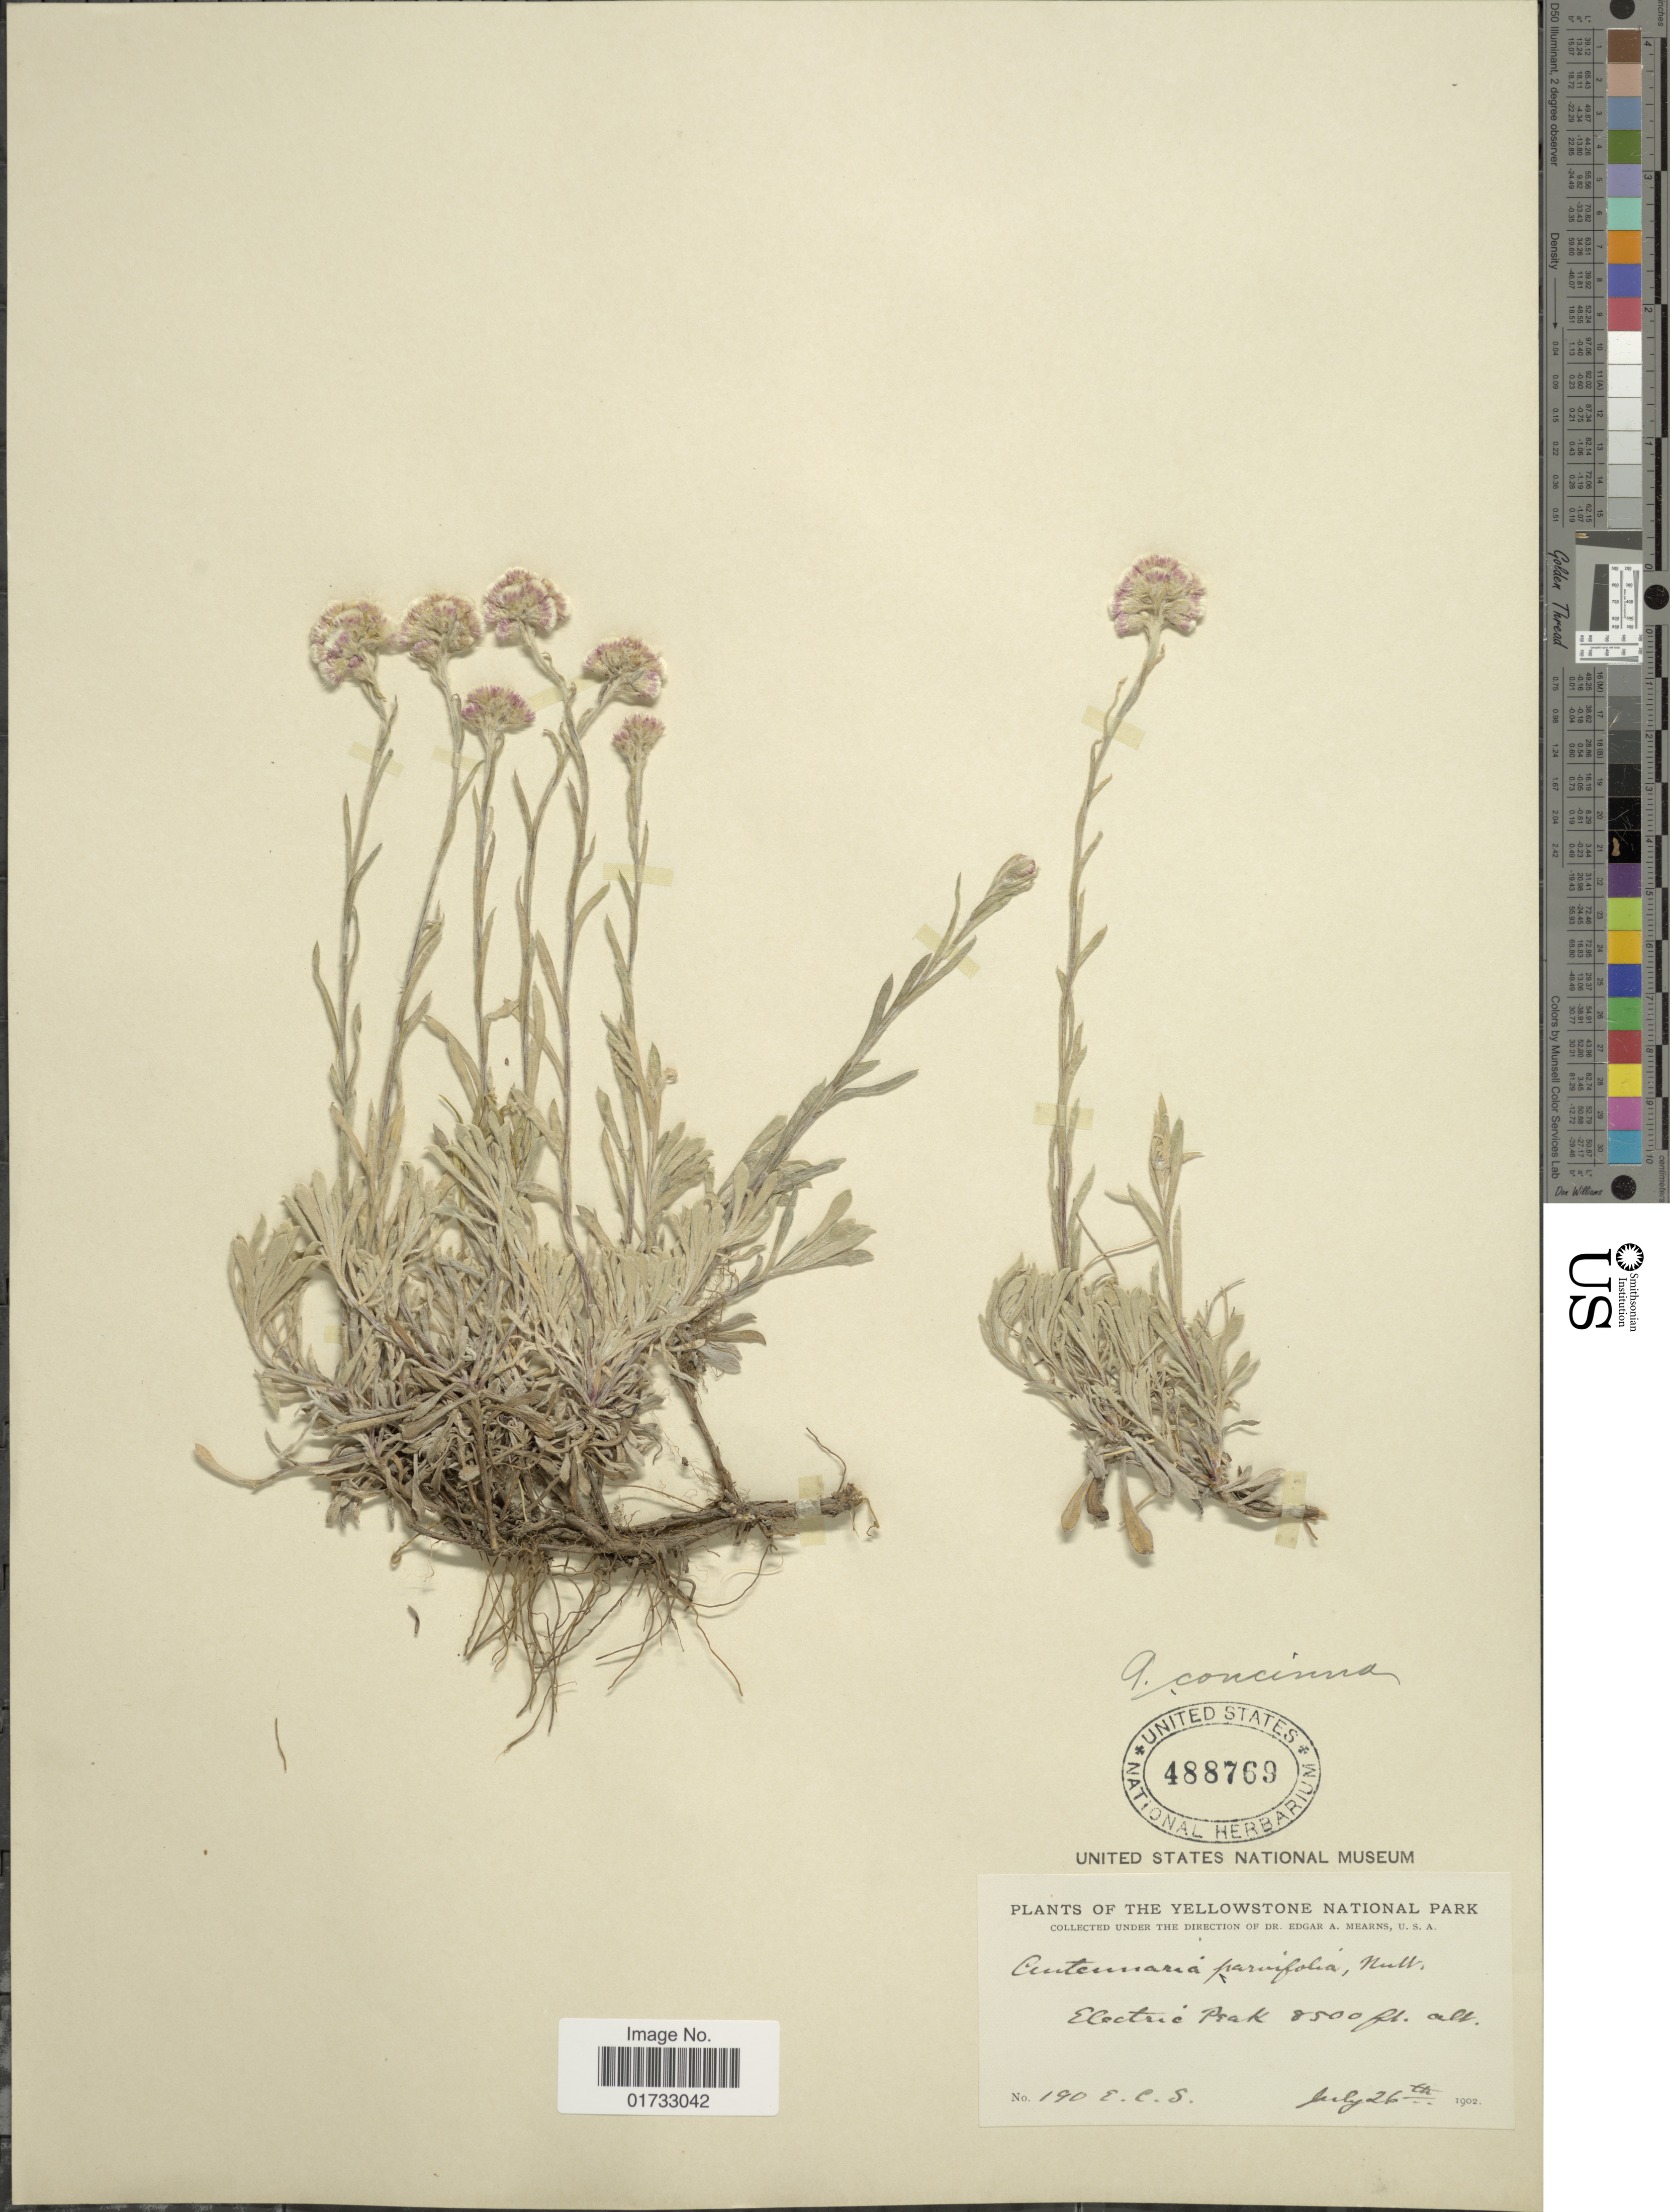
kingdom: Plantae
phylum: Tracheophyta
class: Magnoliopsida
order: Asterales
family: Asteraceae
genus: Antennaria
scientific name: Antennaria rosea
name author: Greene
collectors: E. A. Mearns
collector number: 190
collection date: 1902-07-26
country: United States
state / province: Montana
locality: Yellowstone National Park, Electric Peak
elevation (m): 2591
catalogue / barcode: US 488769